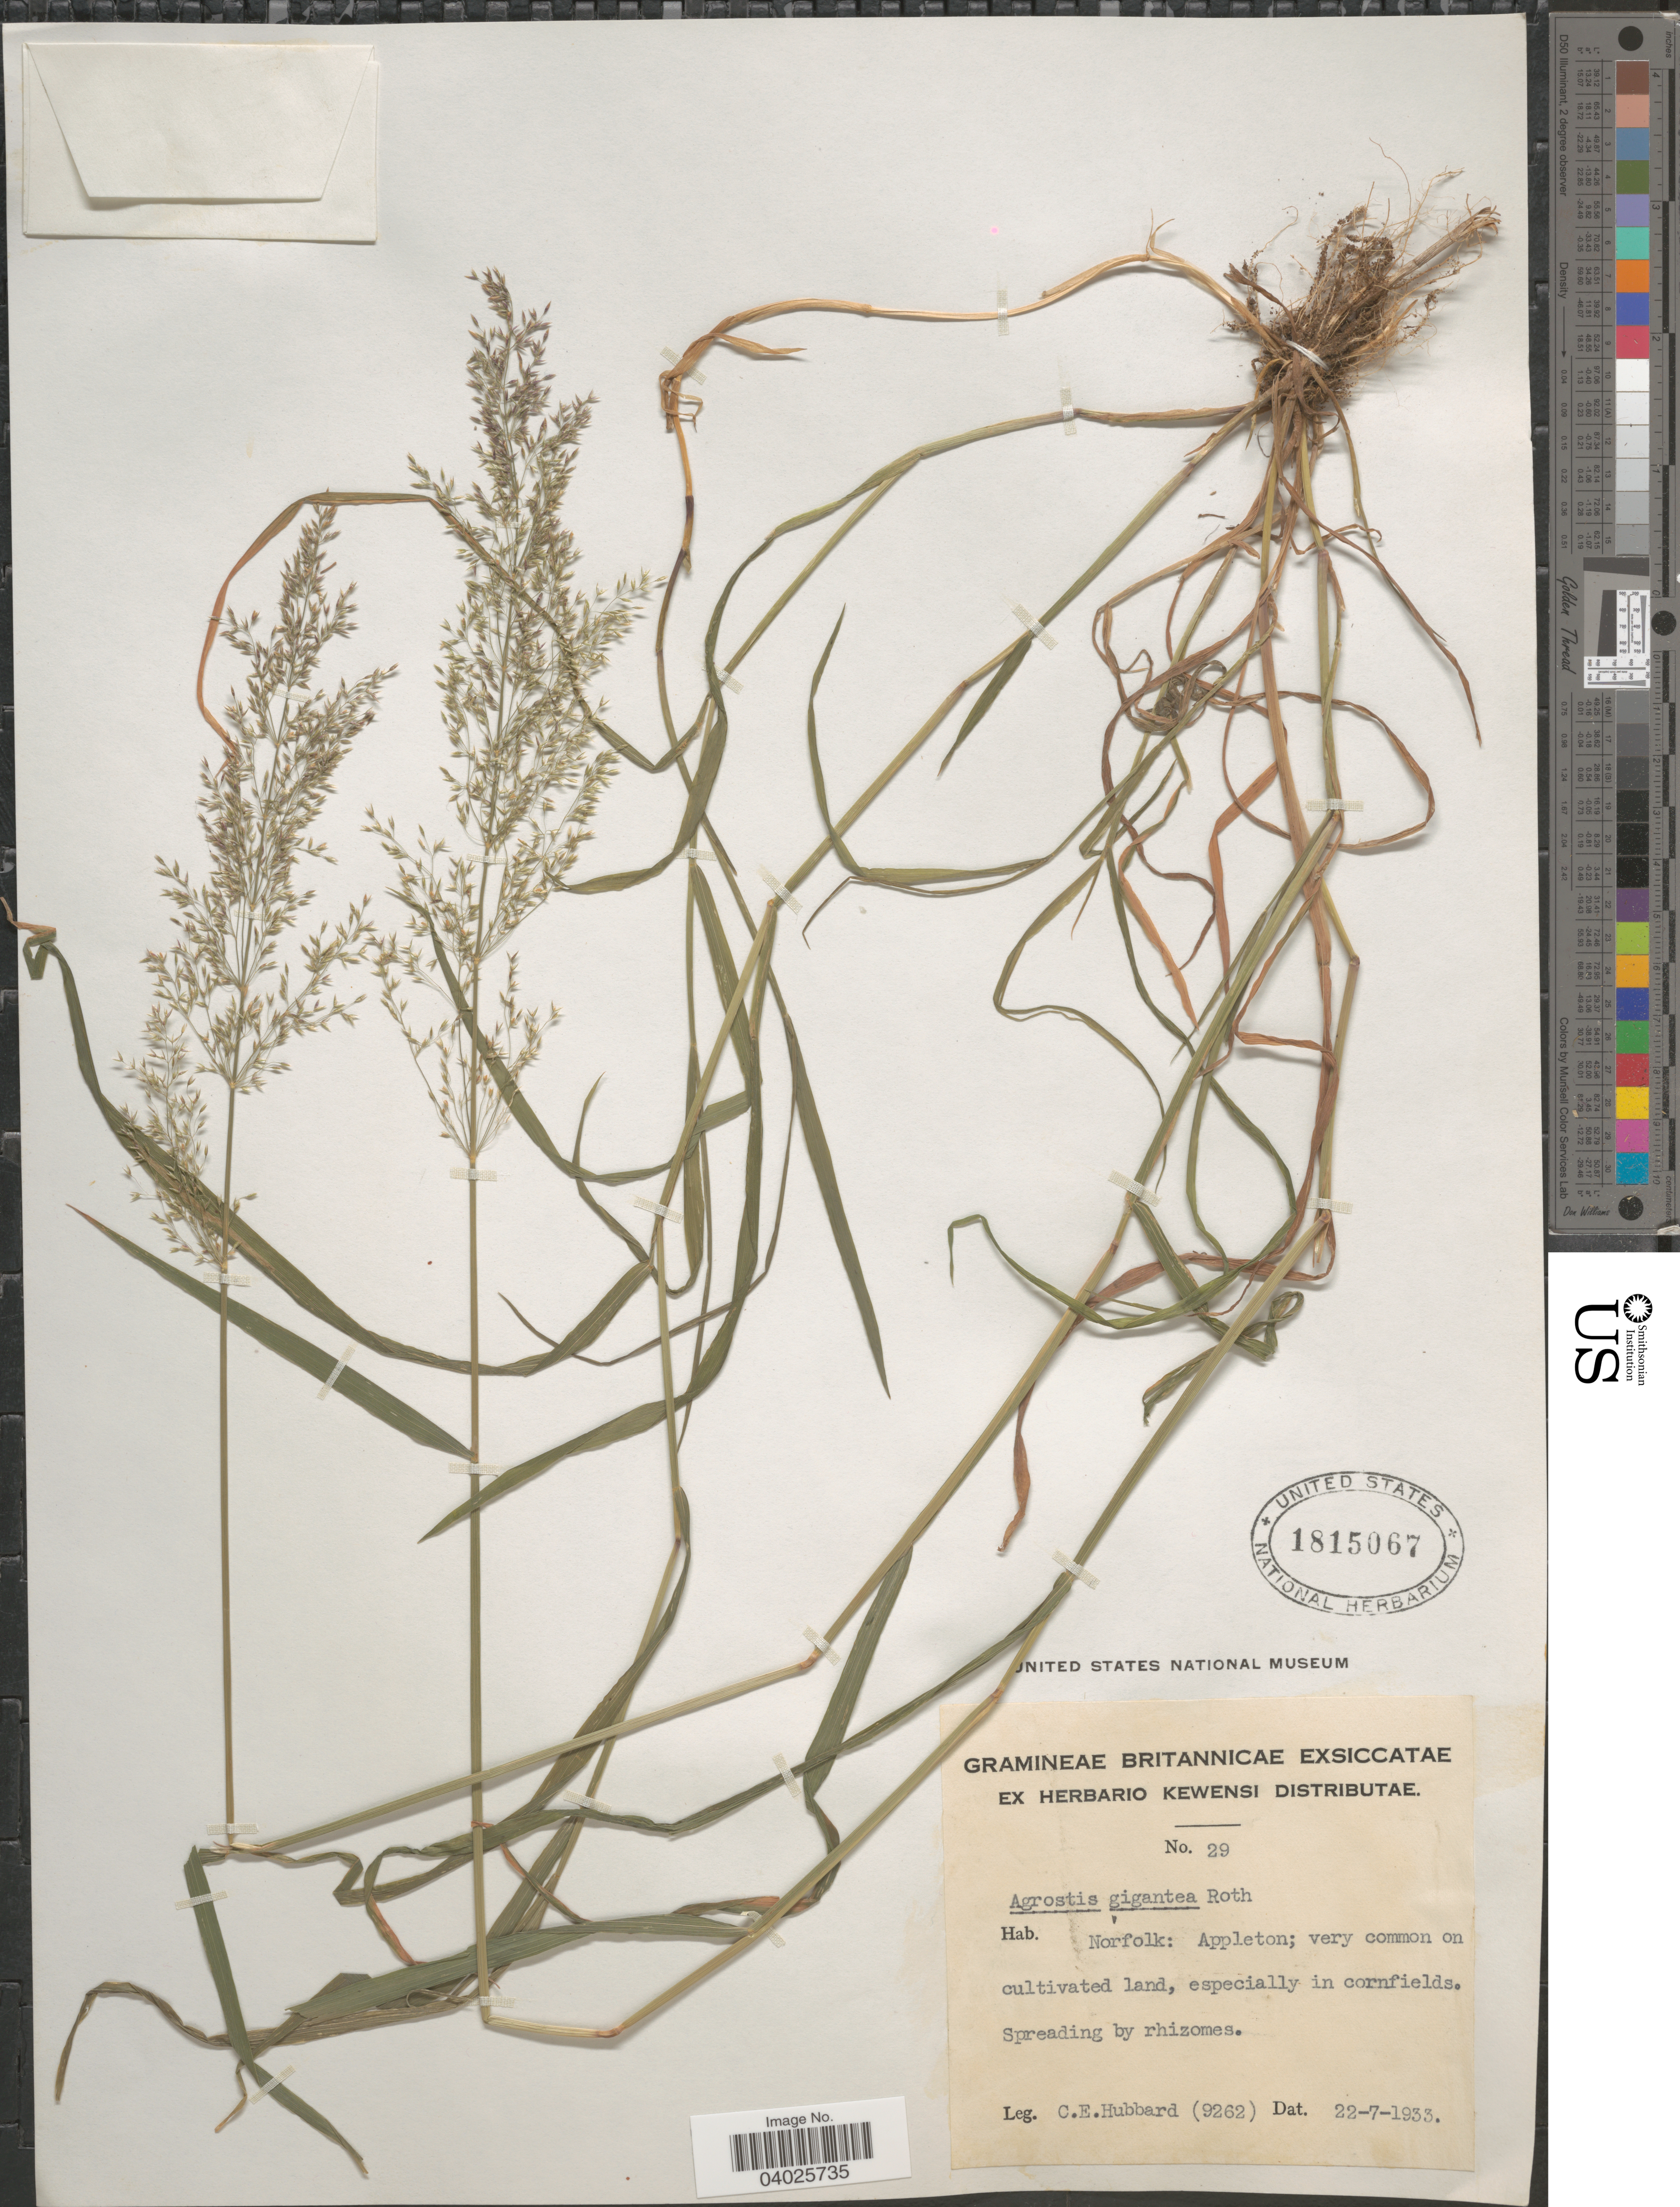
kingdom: Plantae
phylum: Tracheophyta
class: Liliopsida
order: Poales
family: Poaceae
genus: Agrostis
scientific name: Agrostis gigantea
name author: Roth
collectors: C. E. Hubbard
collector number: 9262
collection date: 1933-07-22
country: United Kingdom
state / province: England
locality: Norfolk: Appleton.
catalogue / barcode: US 1815067